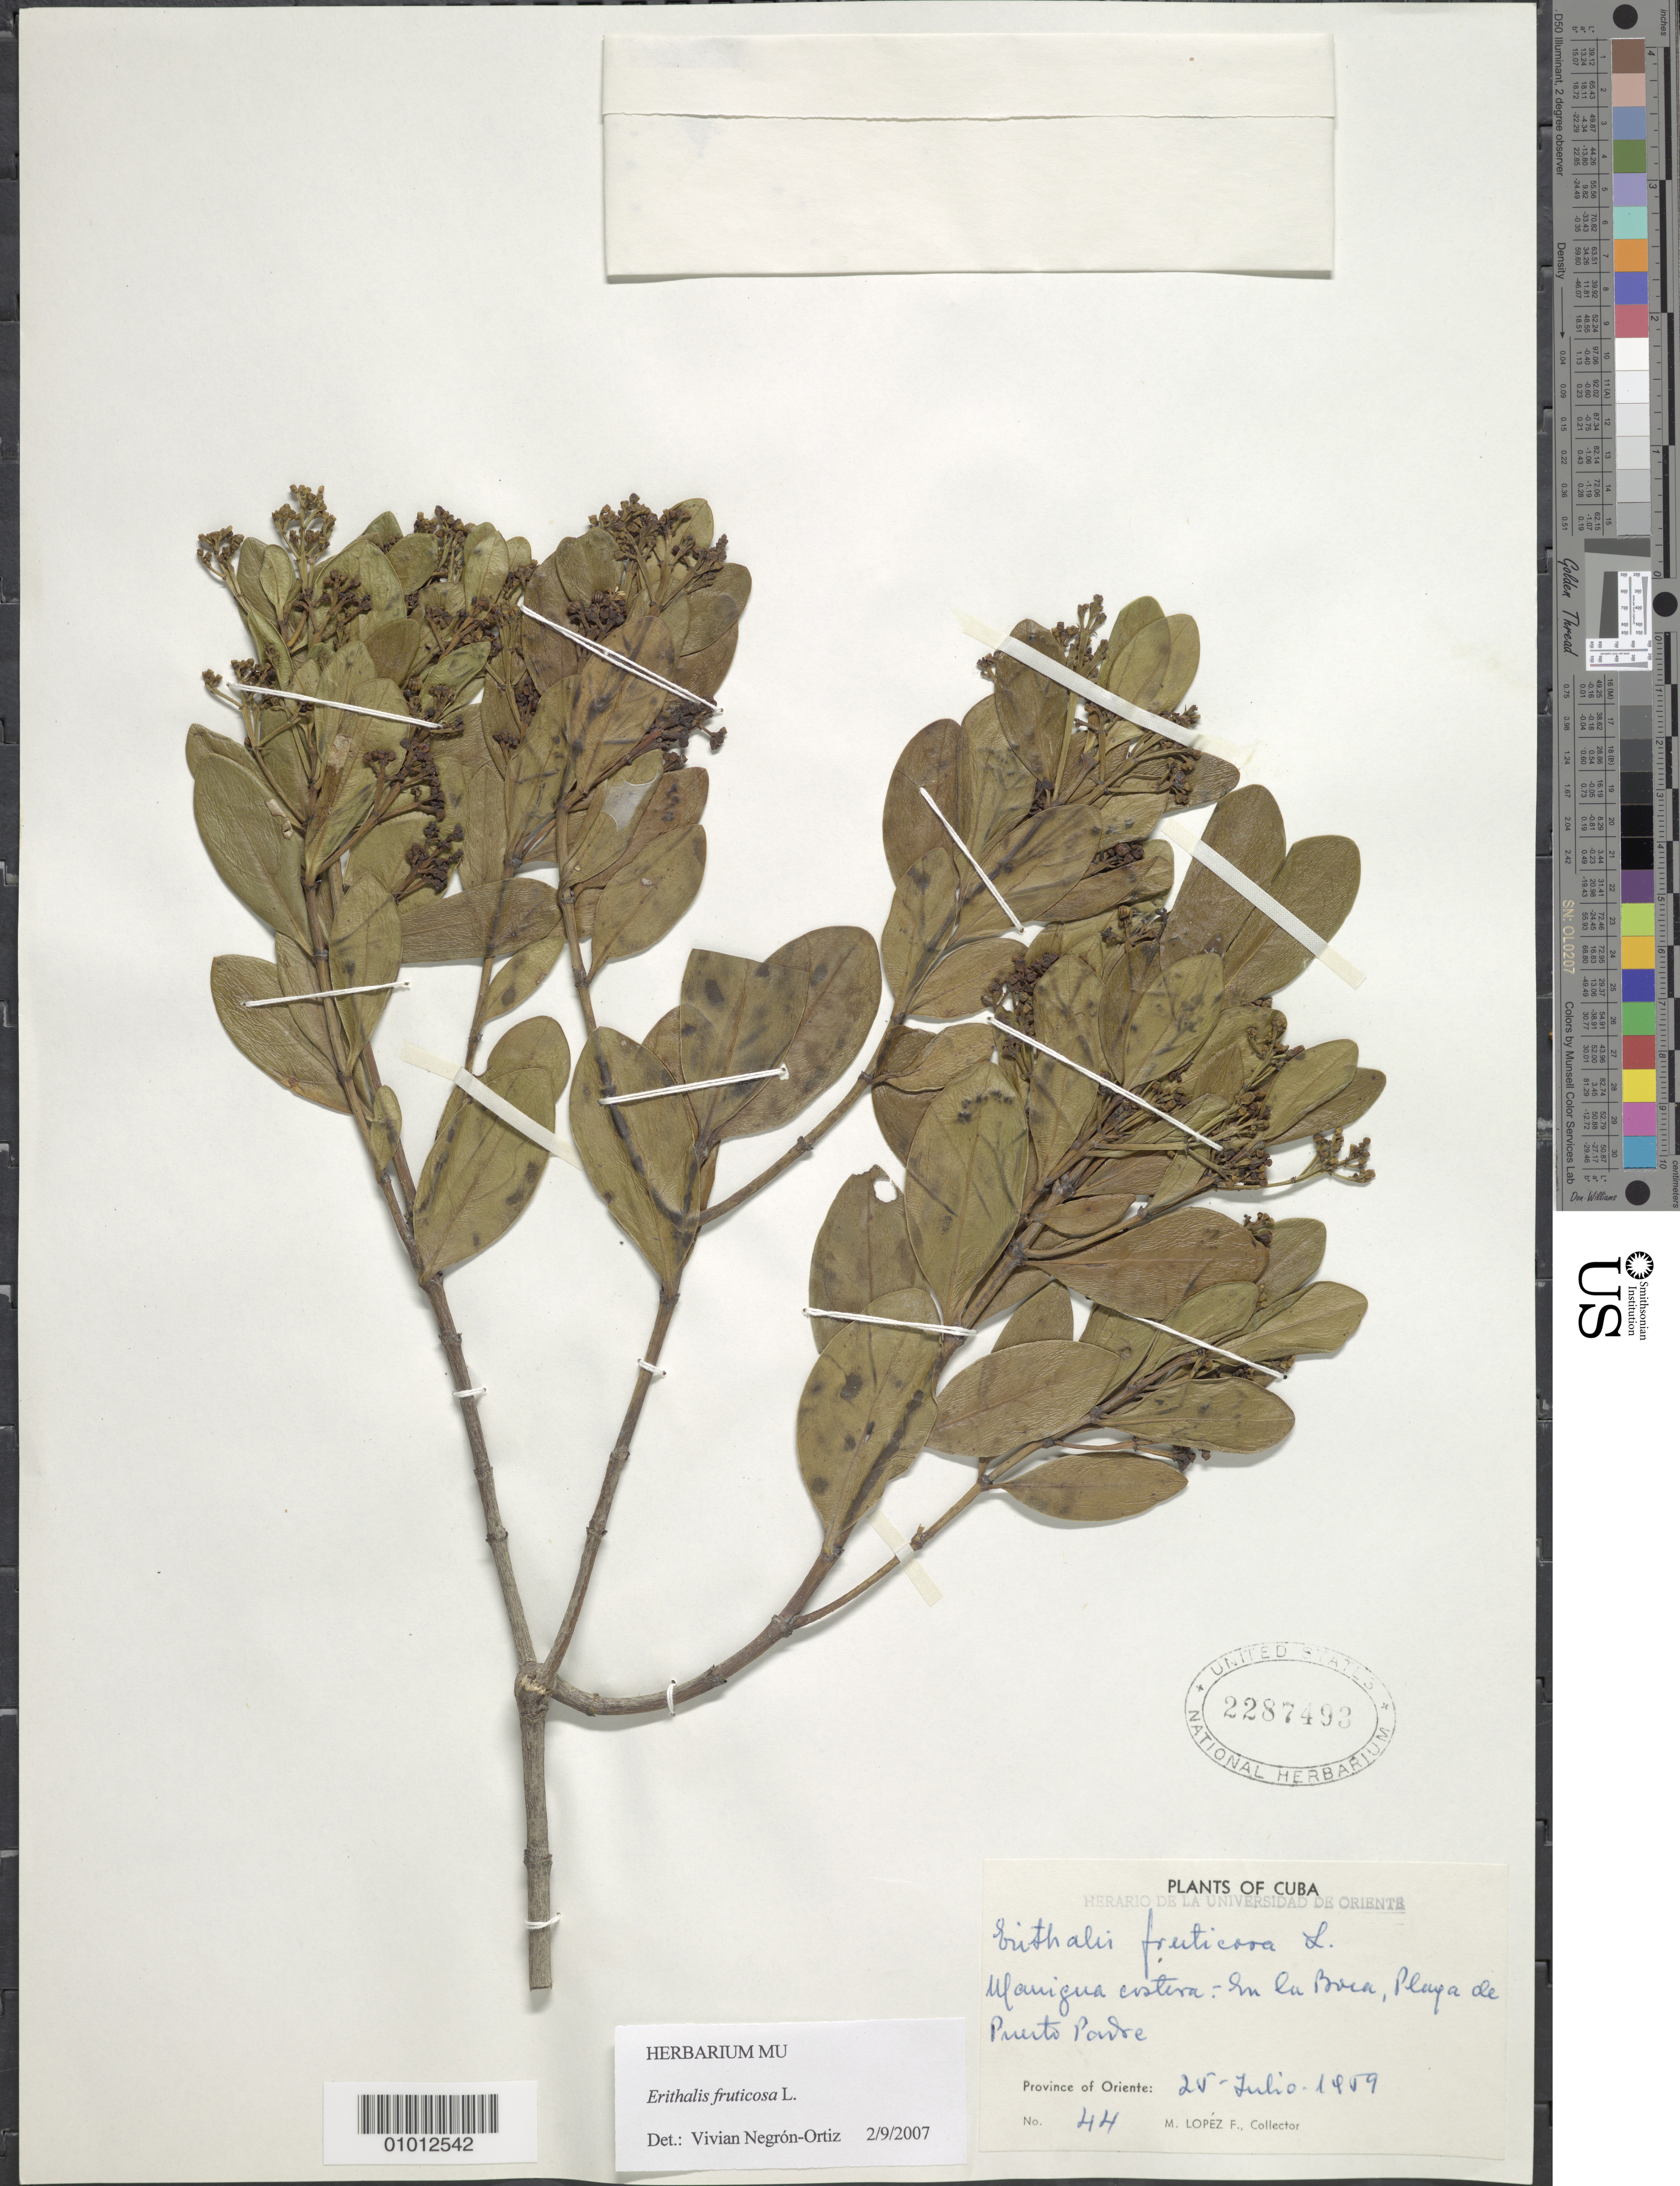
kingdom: Plantae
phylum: Tracheophyta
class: Magnoliopsida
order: Gentianales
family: Rubiaceae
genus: Erithalis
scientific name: Erithalis fruticosa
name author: L.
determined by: Negrón-Ortiz, V.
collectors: M. López Figueiras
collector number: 44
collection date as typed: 25 Jul 1959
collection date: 1959-07-25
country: Cuba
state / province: Oriente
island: Cuba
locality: La Boca, Playa de Puerto Padre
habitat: Manigua costera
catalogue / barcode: US 2287493